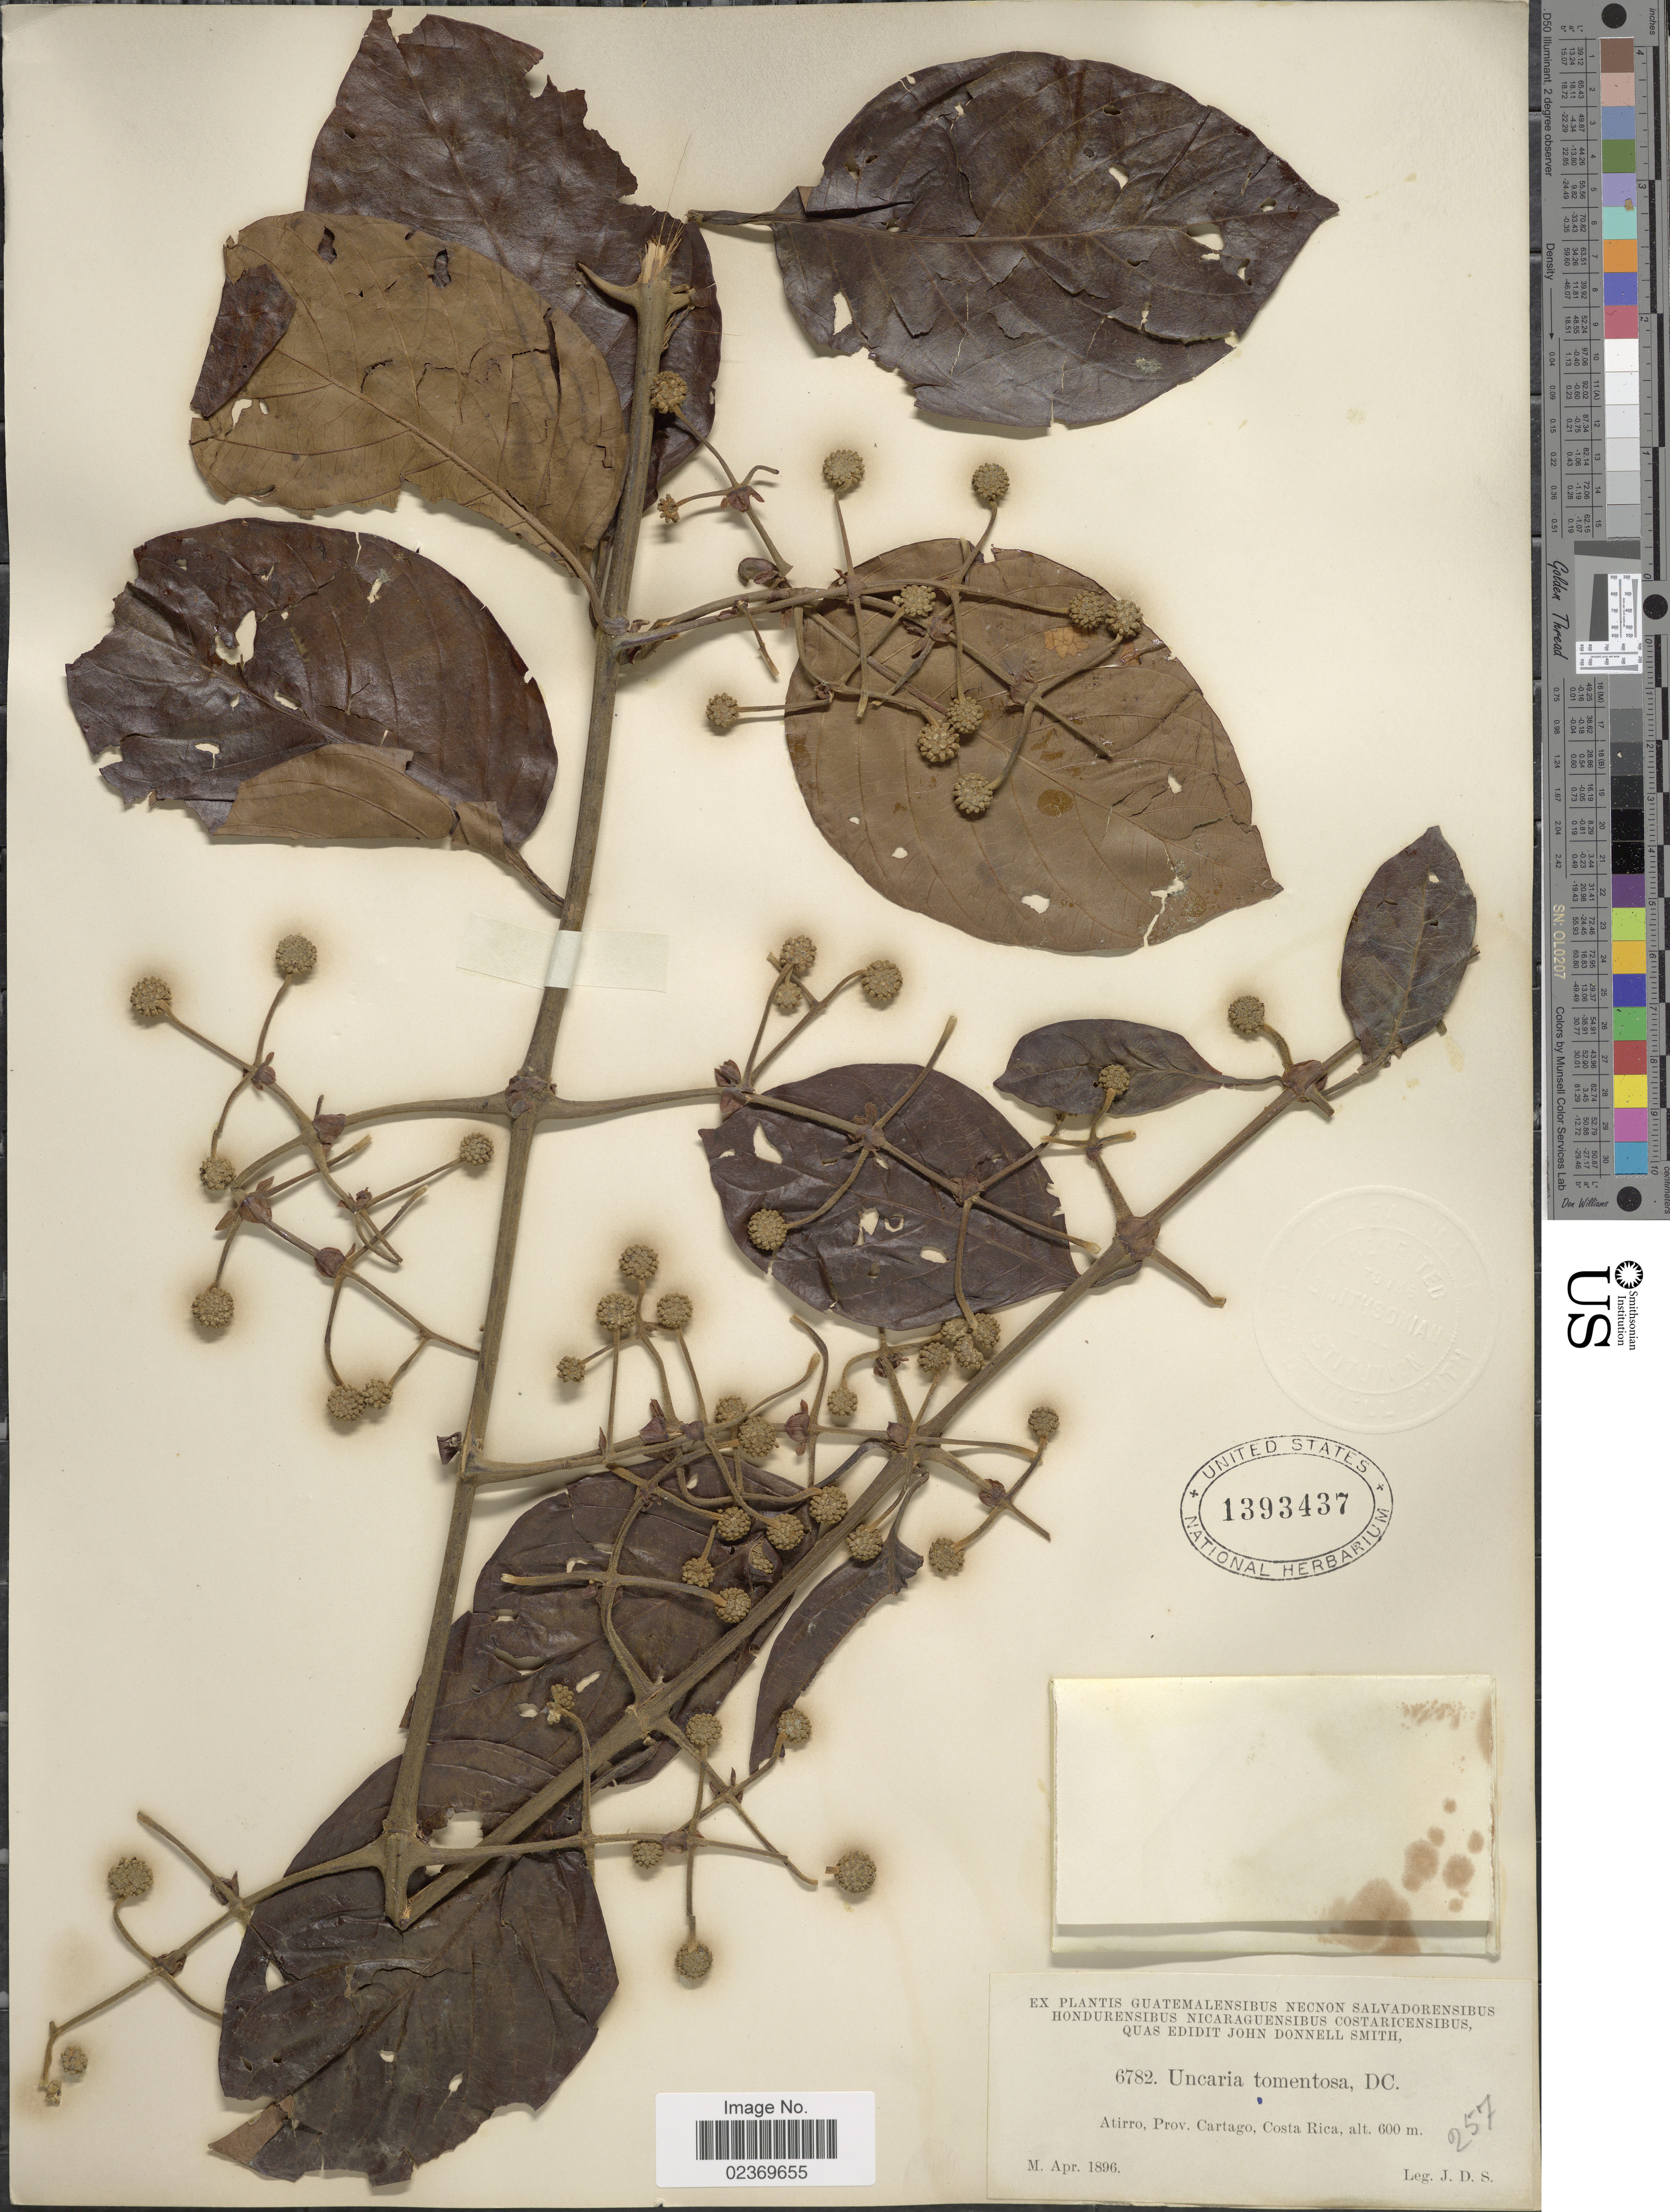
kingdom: Plantae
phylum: Tracheophyta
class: Magnoliopsida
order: Gentianales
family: Rubiaceae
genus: Uncaria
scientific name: Uncaria tomentosa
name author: (Willd. ex Roem. & Schult.) DC.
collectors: J. Donnell Smith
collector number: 6782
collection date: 1896-04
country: Costa Rica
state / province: Cartago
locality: Atirro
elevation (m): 600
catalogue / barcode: US 1393437